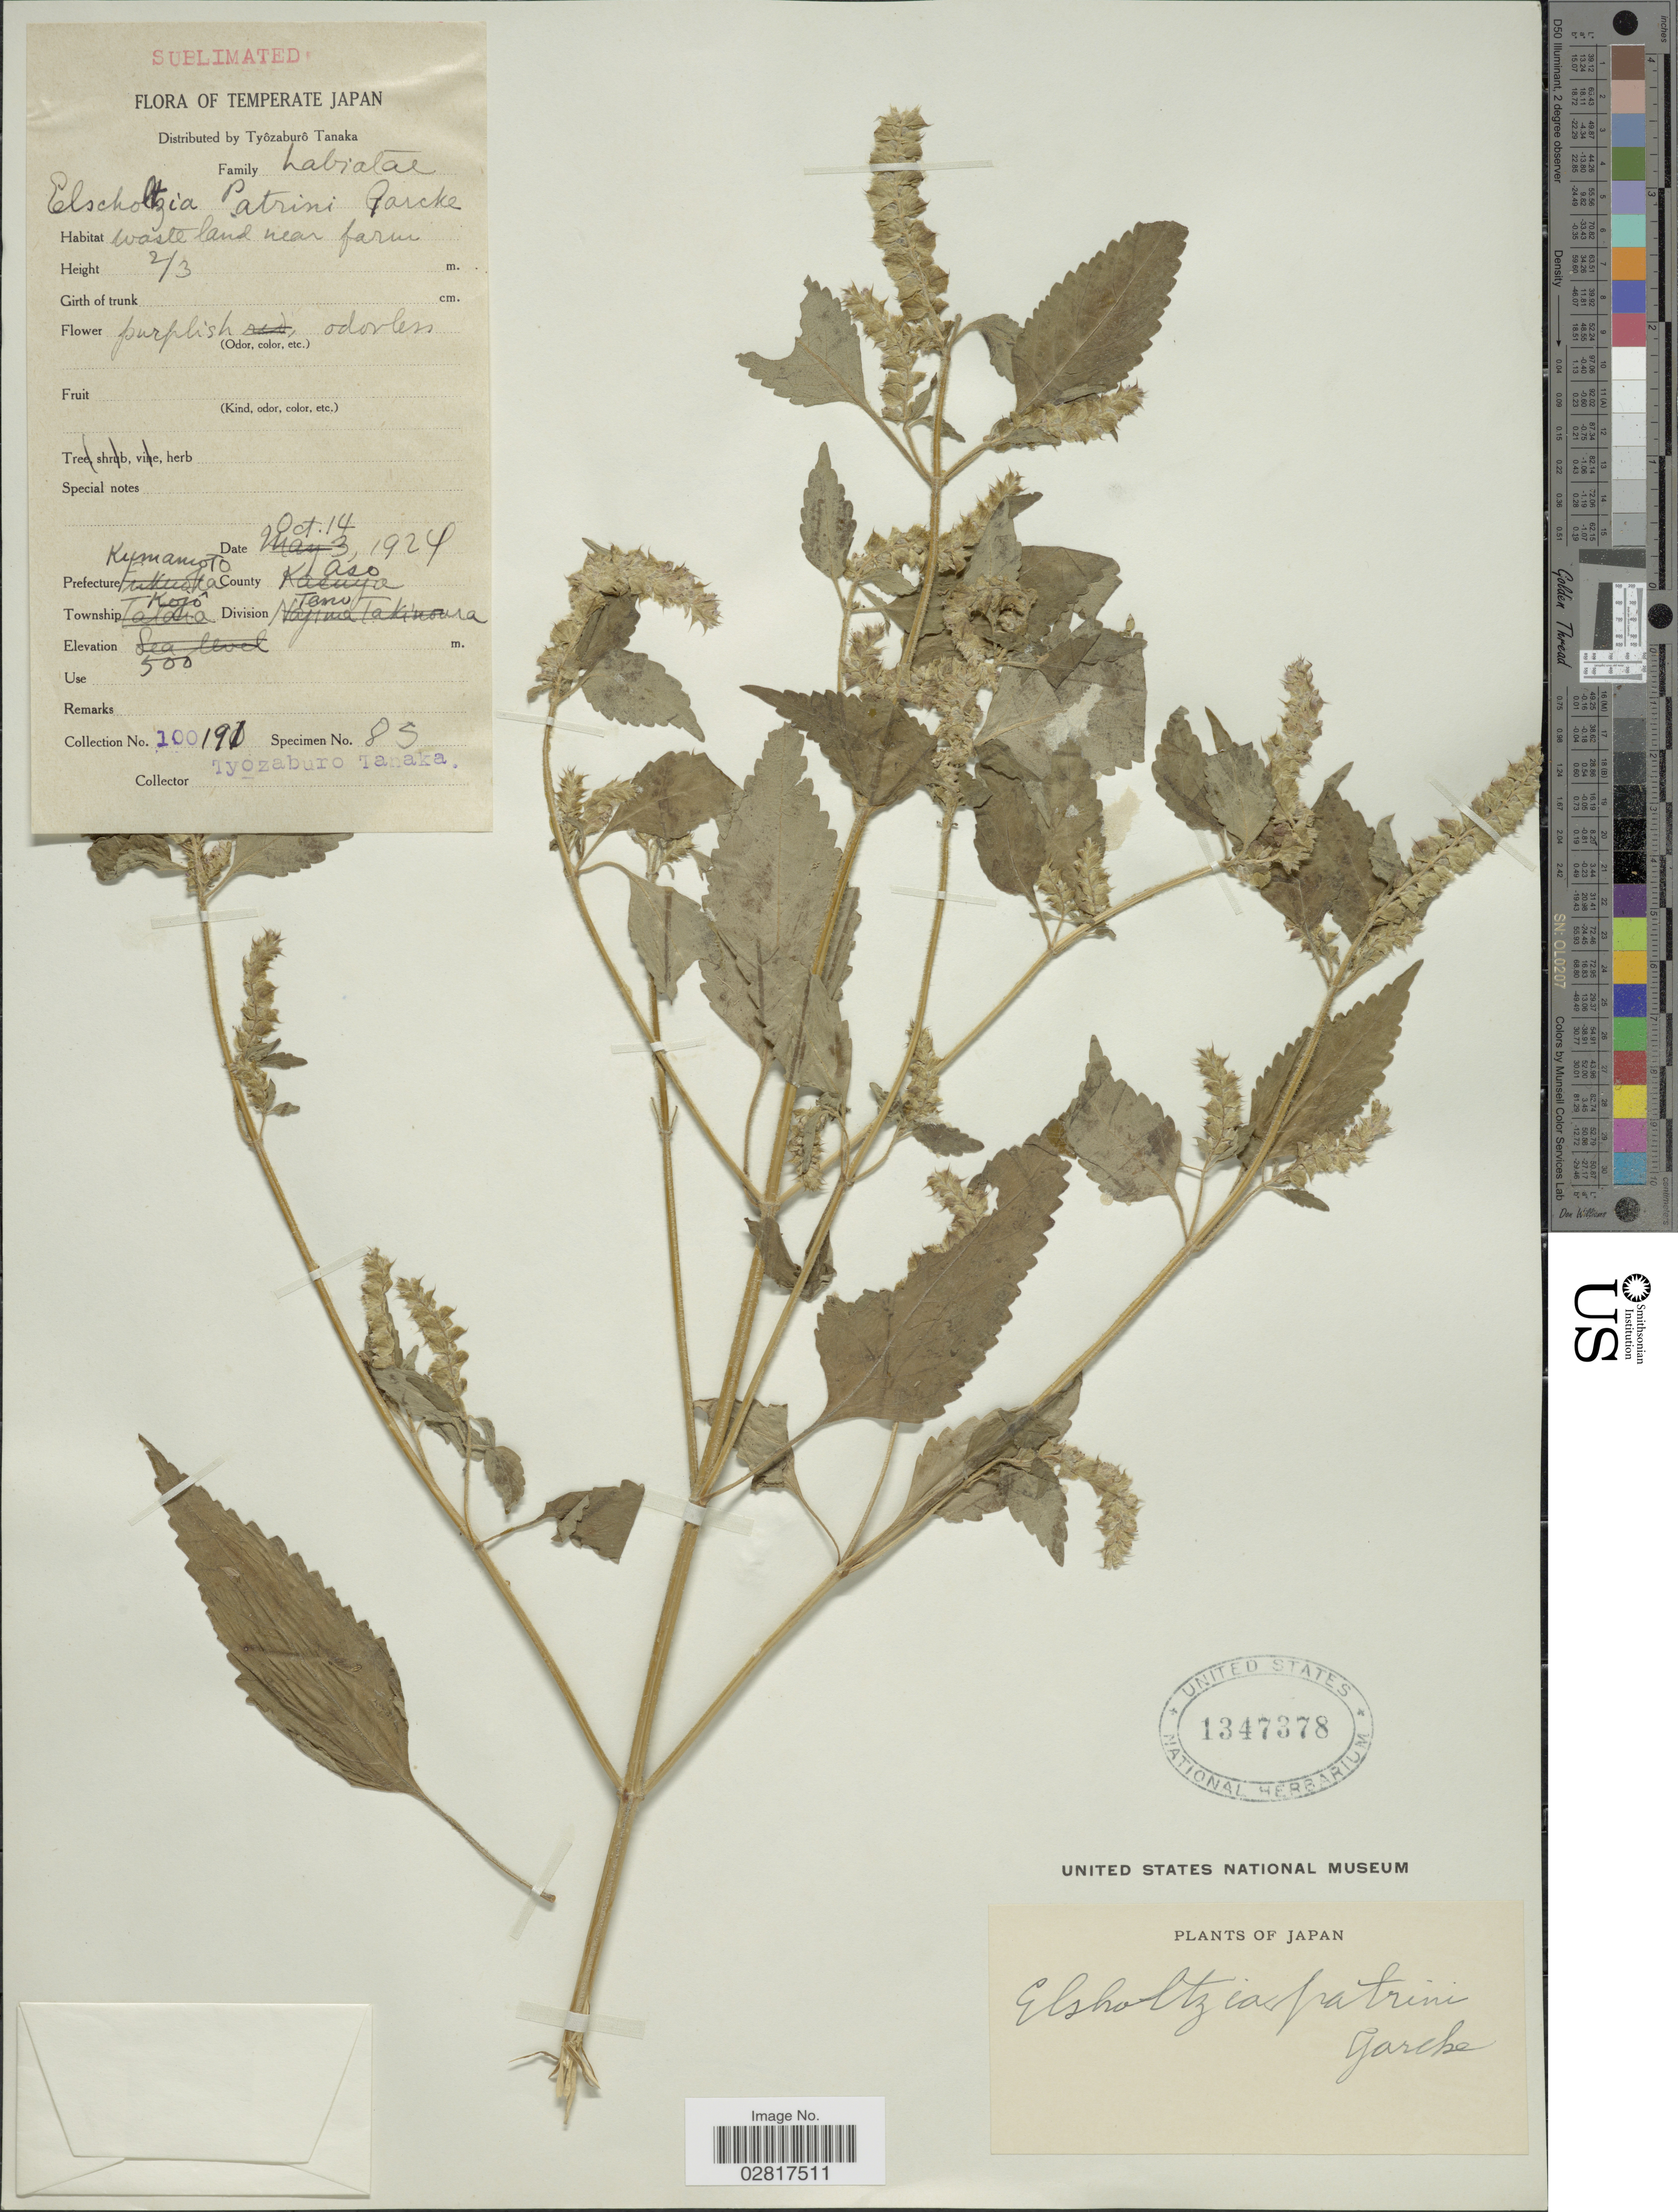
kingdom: Plantae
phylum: Tracheophyta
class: Magnoliopsida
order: Lamiales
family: Lamiaceae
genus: Elsholtzia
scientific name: Elsholtzia patrinii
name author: (Lepech.) Garcke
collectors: T. Tamaka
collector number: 100191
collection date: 1924-10-14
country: Japan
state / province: Kumamoto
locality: Prefecture Kumamoto, County Aso, Township Kojô, Division Teno.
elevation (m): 500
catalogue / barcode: US 1347378